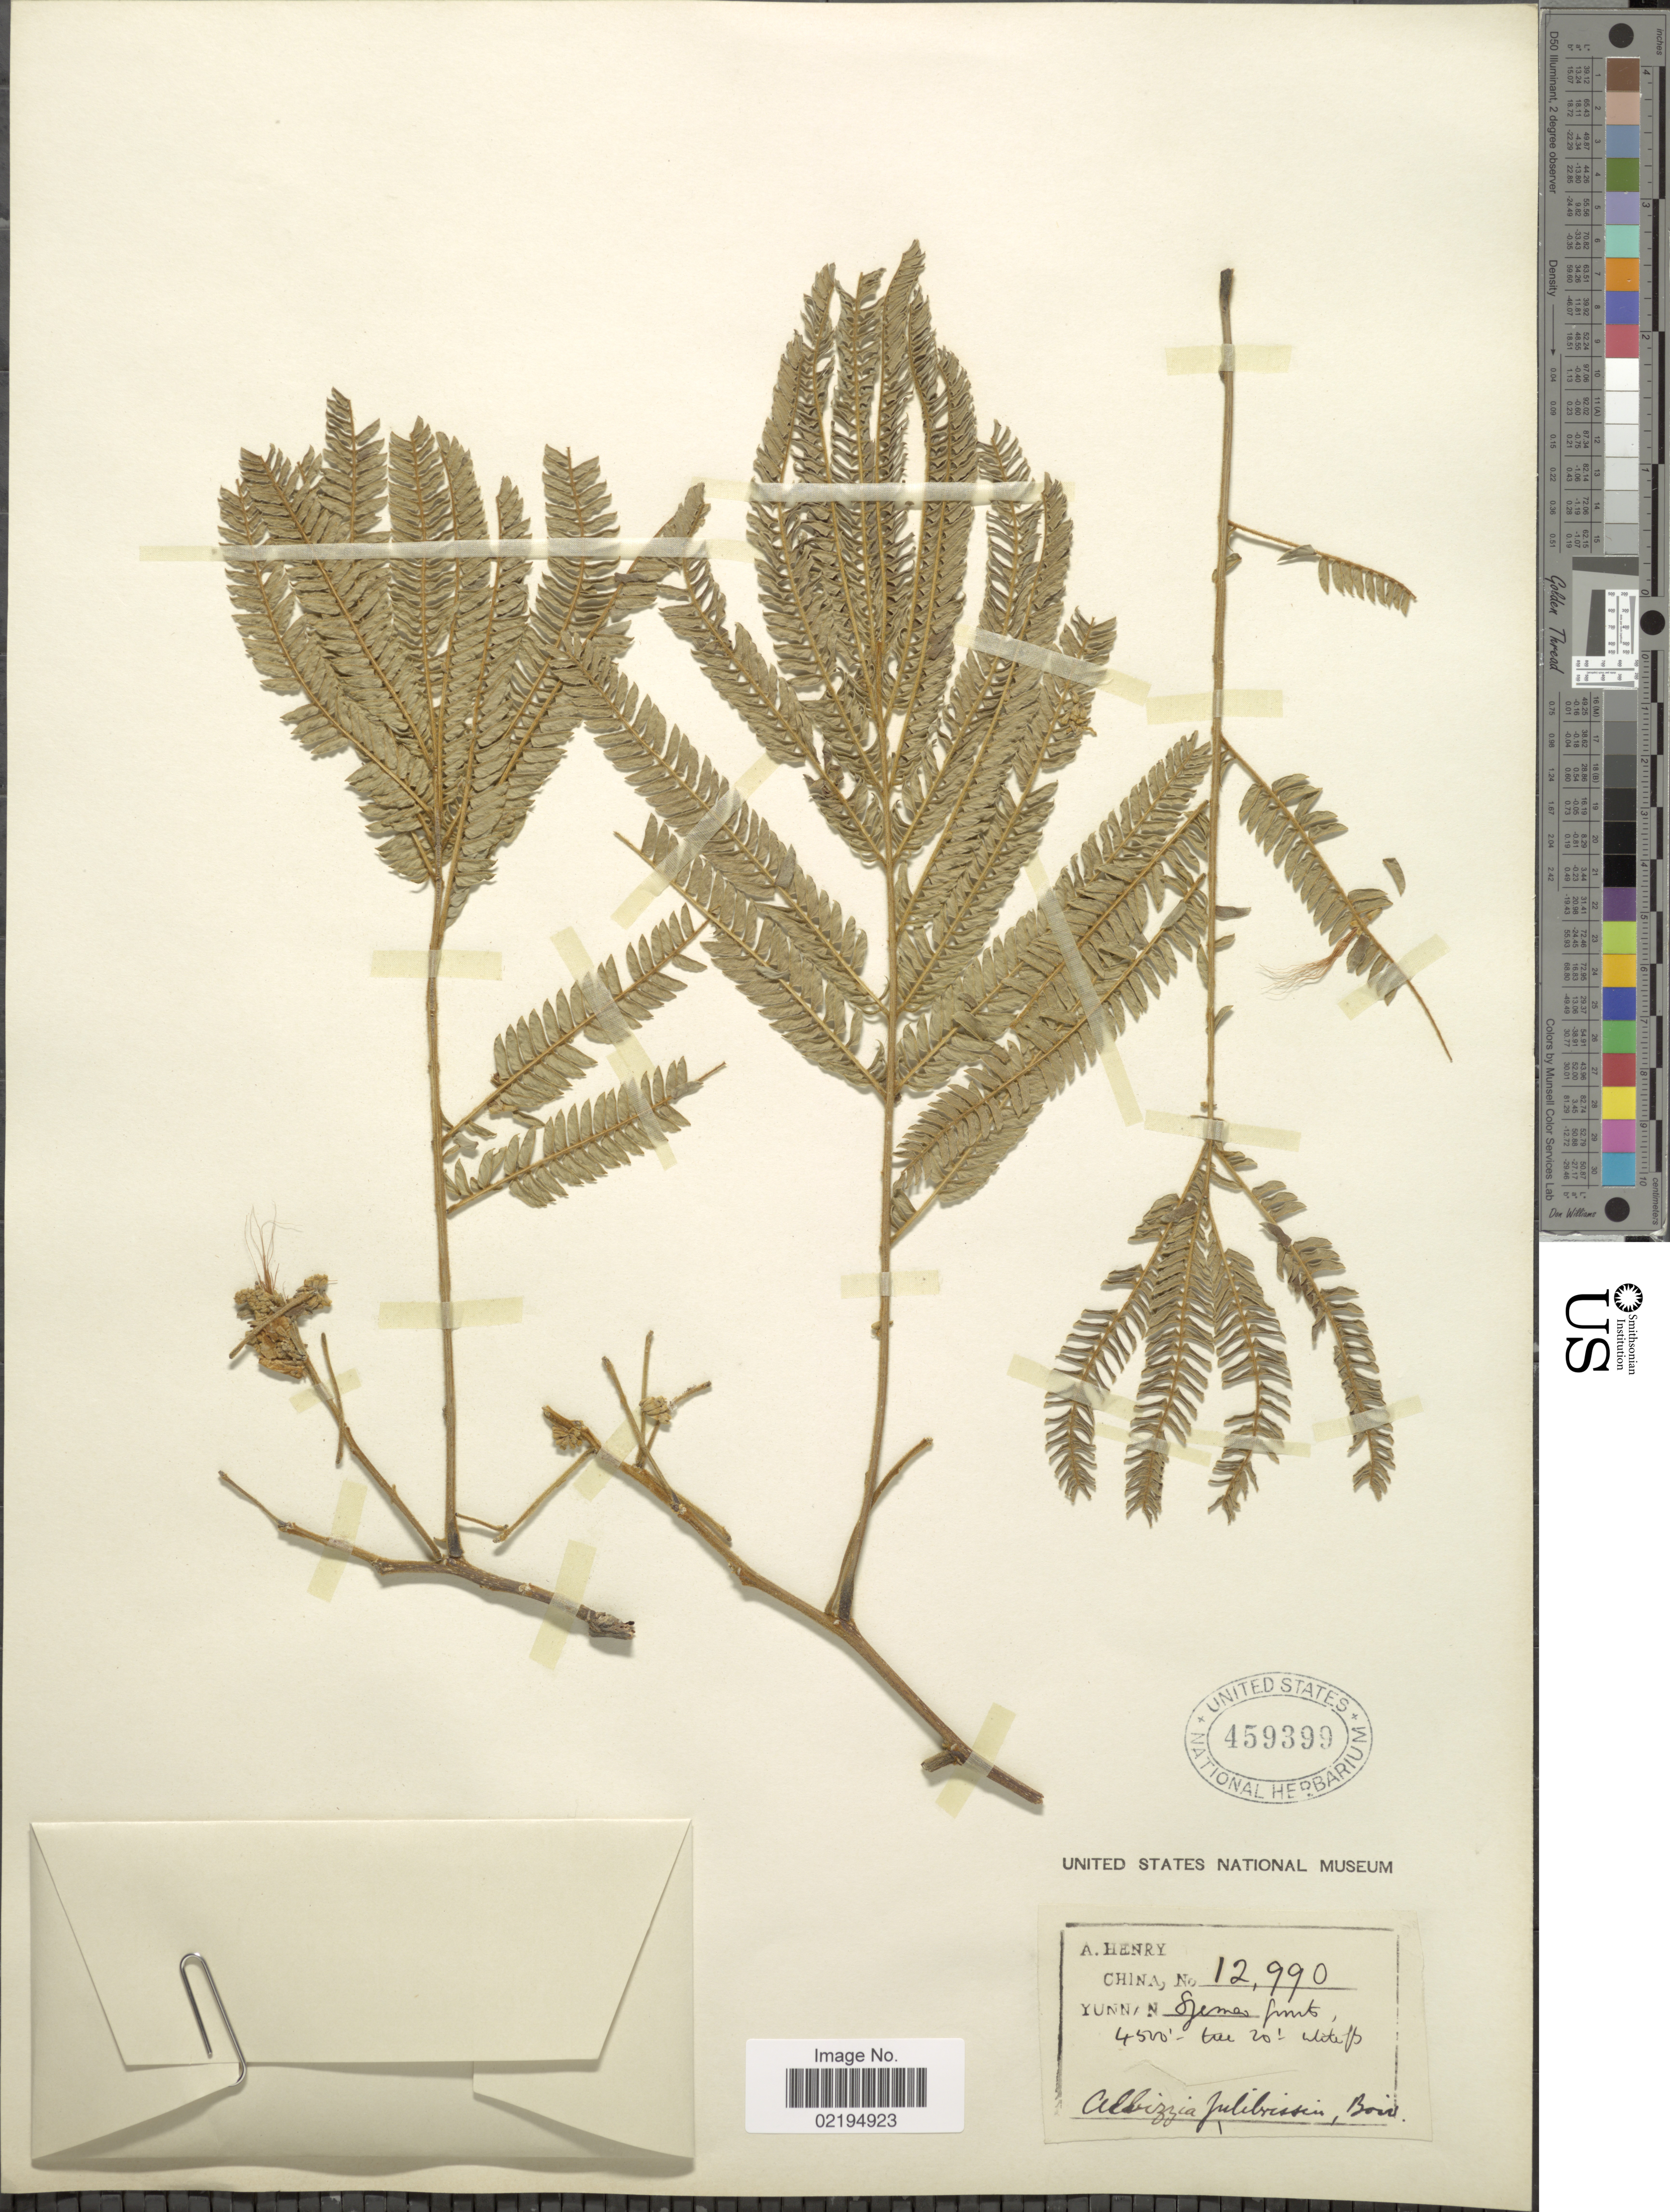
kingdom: Plantae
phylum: Tracheophyta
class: Magnoliopsida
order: Fabales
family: Fabaceae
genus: Albizia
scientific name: Albizia julibrissin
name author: Durazz.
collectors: A. Henry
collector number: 12990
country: China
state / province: Yunnan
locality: Szemao forests.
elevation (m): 1372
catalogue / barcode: US 459399